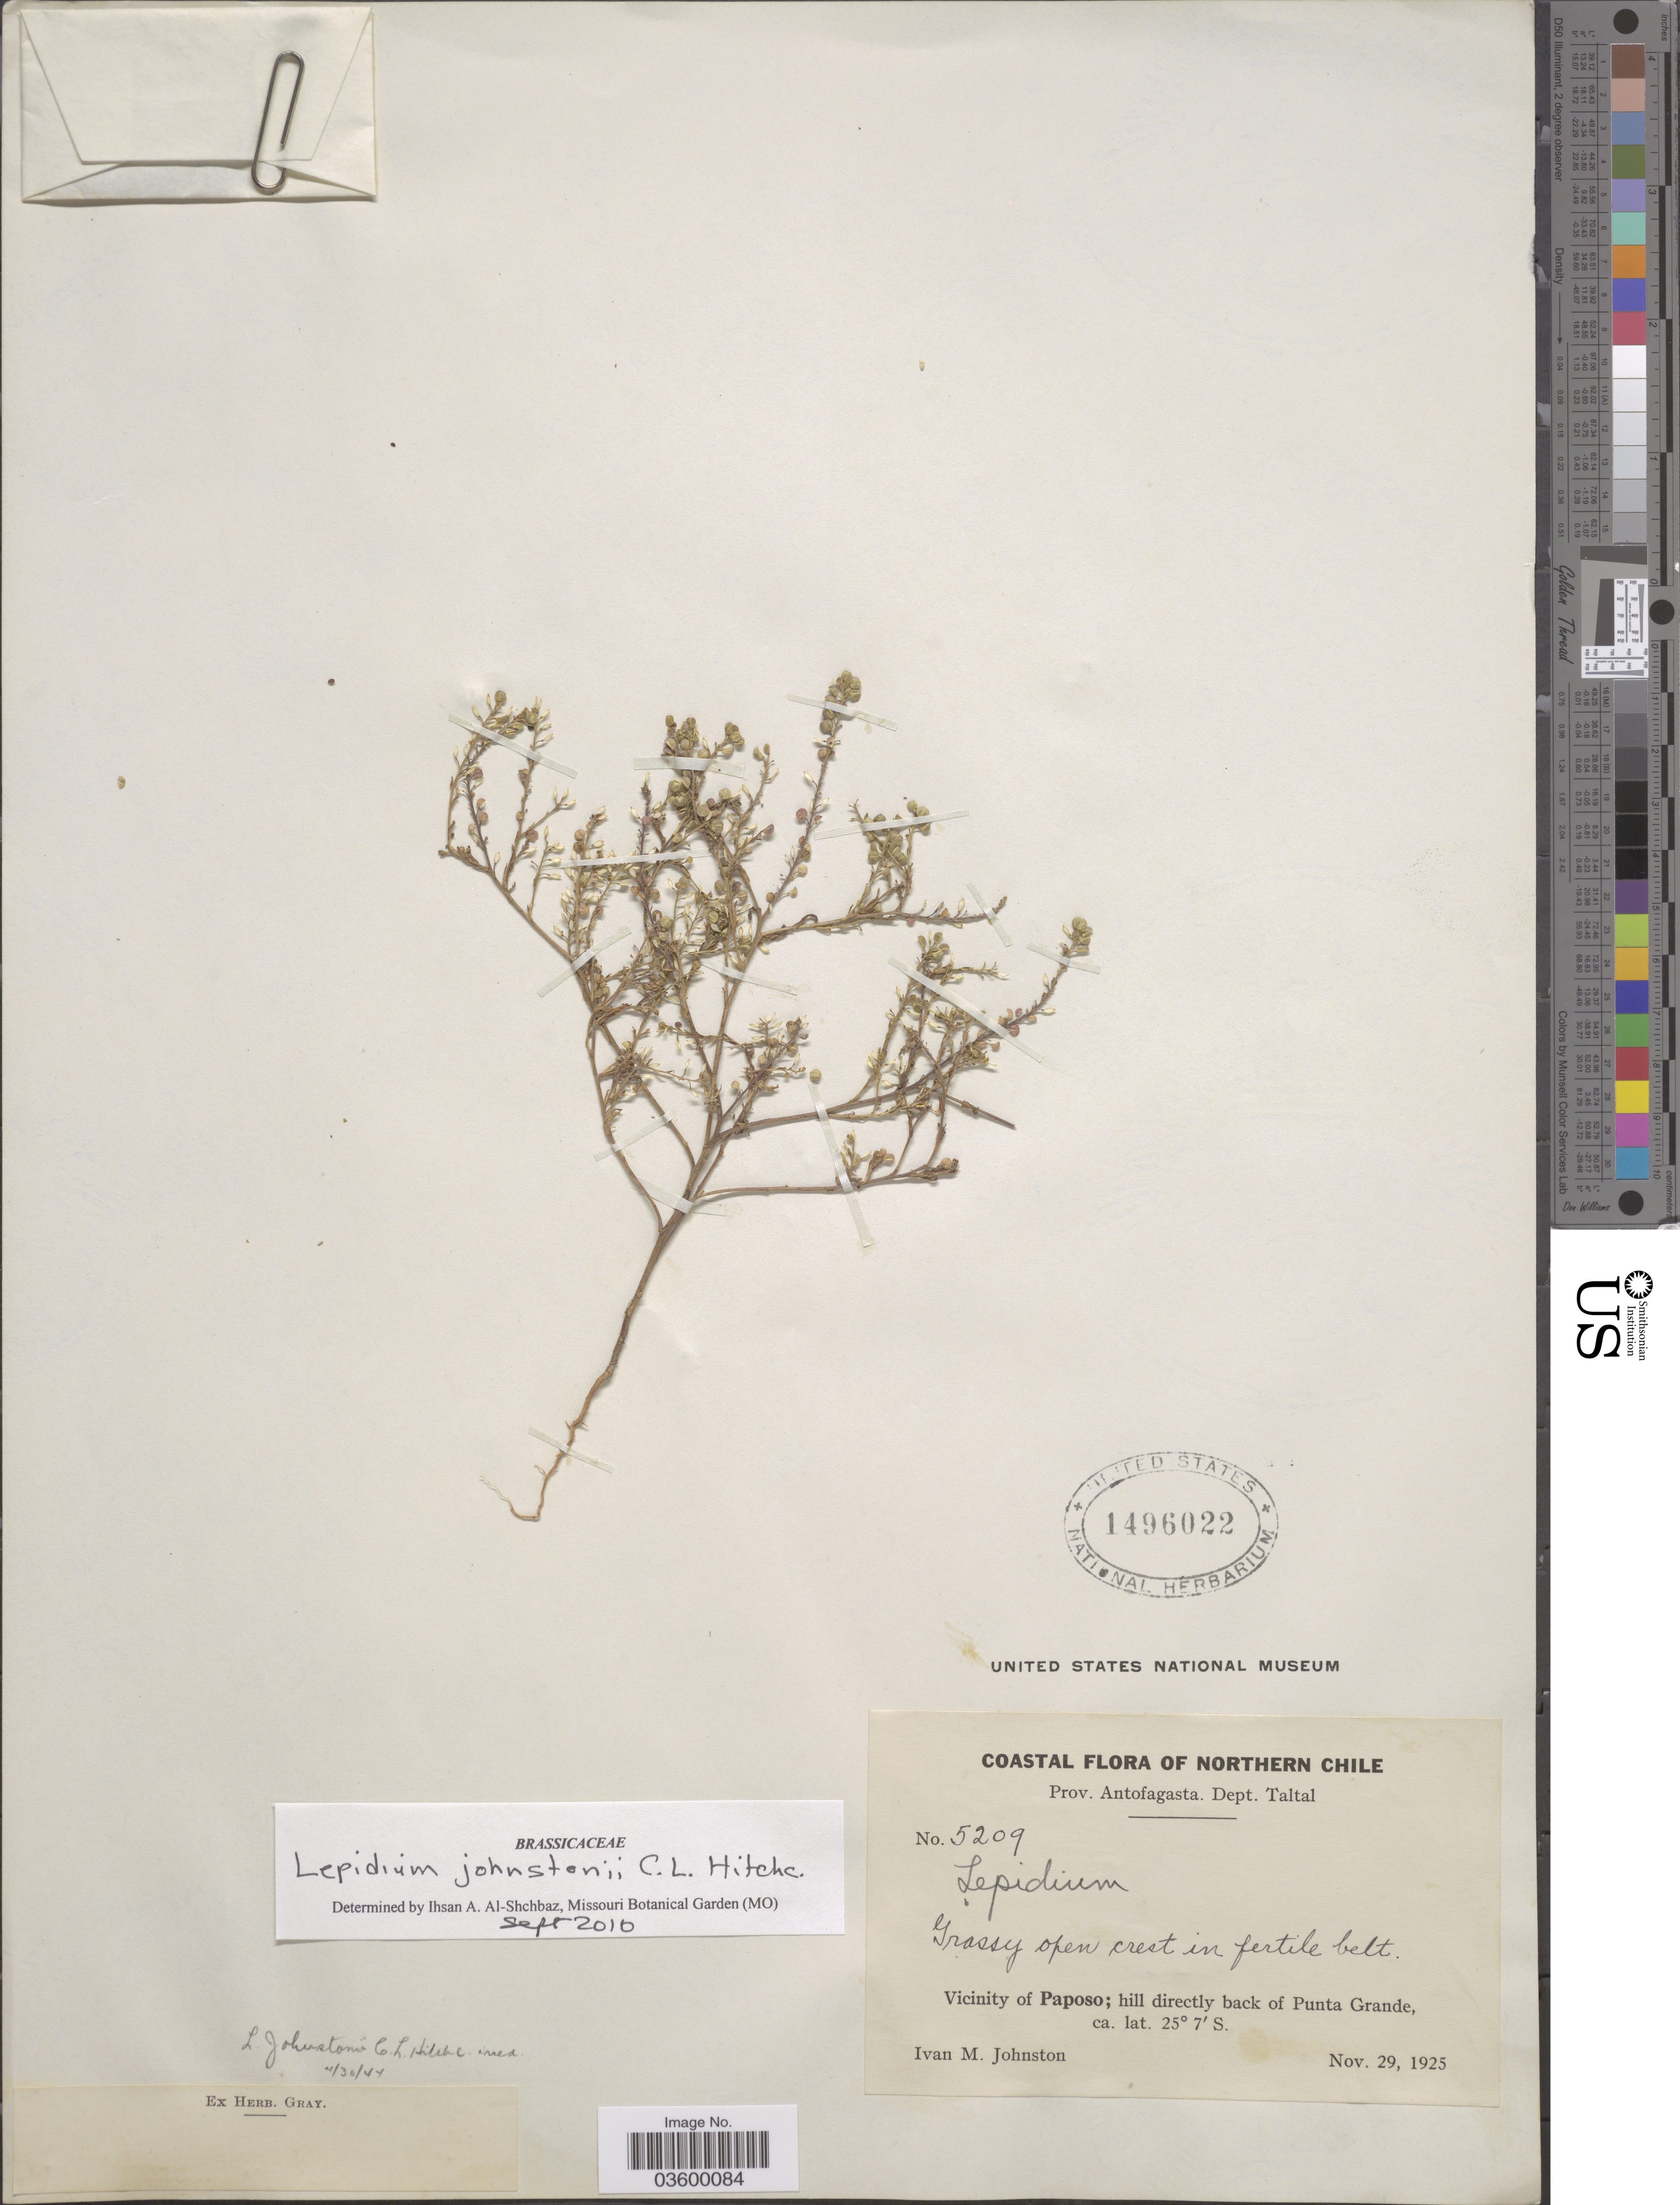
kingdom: Plantae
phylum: Tracheophyta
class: Magnoliopsida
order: Brassicales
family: Brassicaceae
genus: Lepidium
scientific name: Lepidium johnstonii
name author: C.L. Hitchc.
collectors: I.M. Johnston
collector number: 5209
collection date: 1925-11-29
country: Chile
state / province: Antofagasta (II)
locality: Northern Chile. Dept. Taltal. Vicinity of Paposo; hill directly back of Punta Grande.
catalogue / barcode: US 1496022